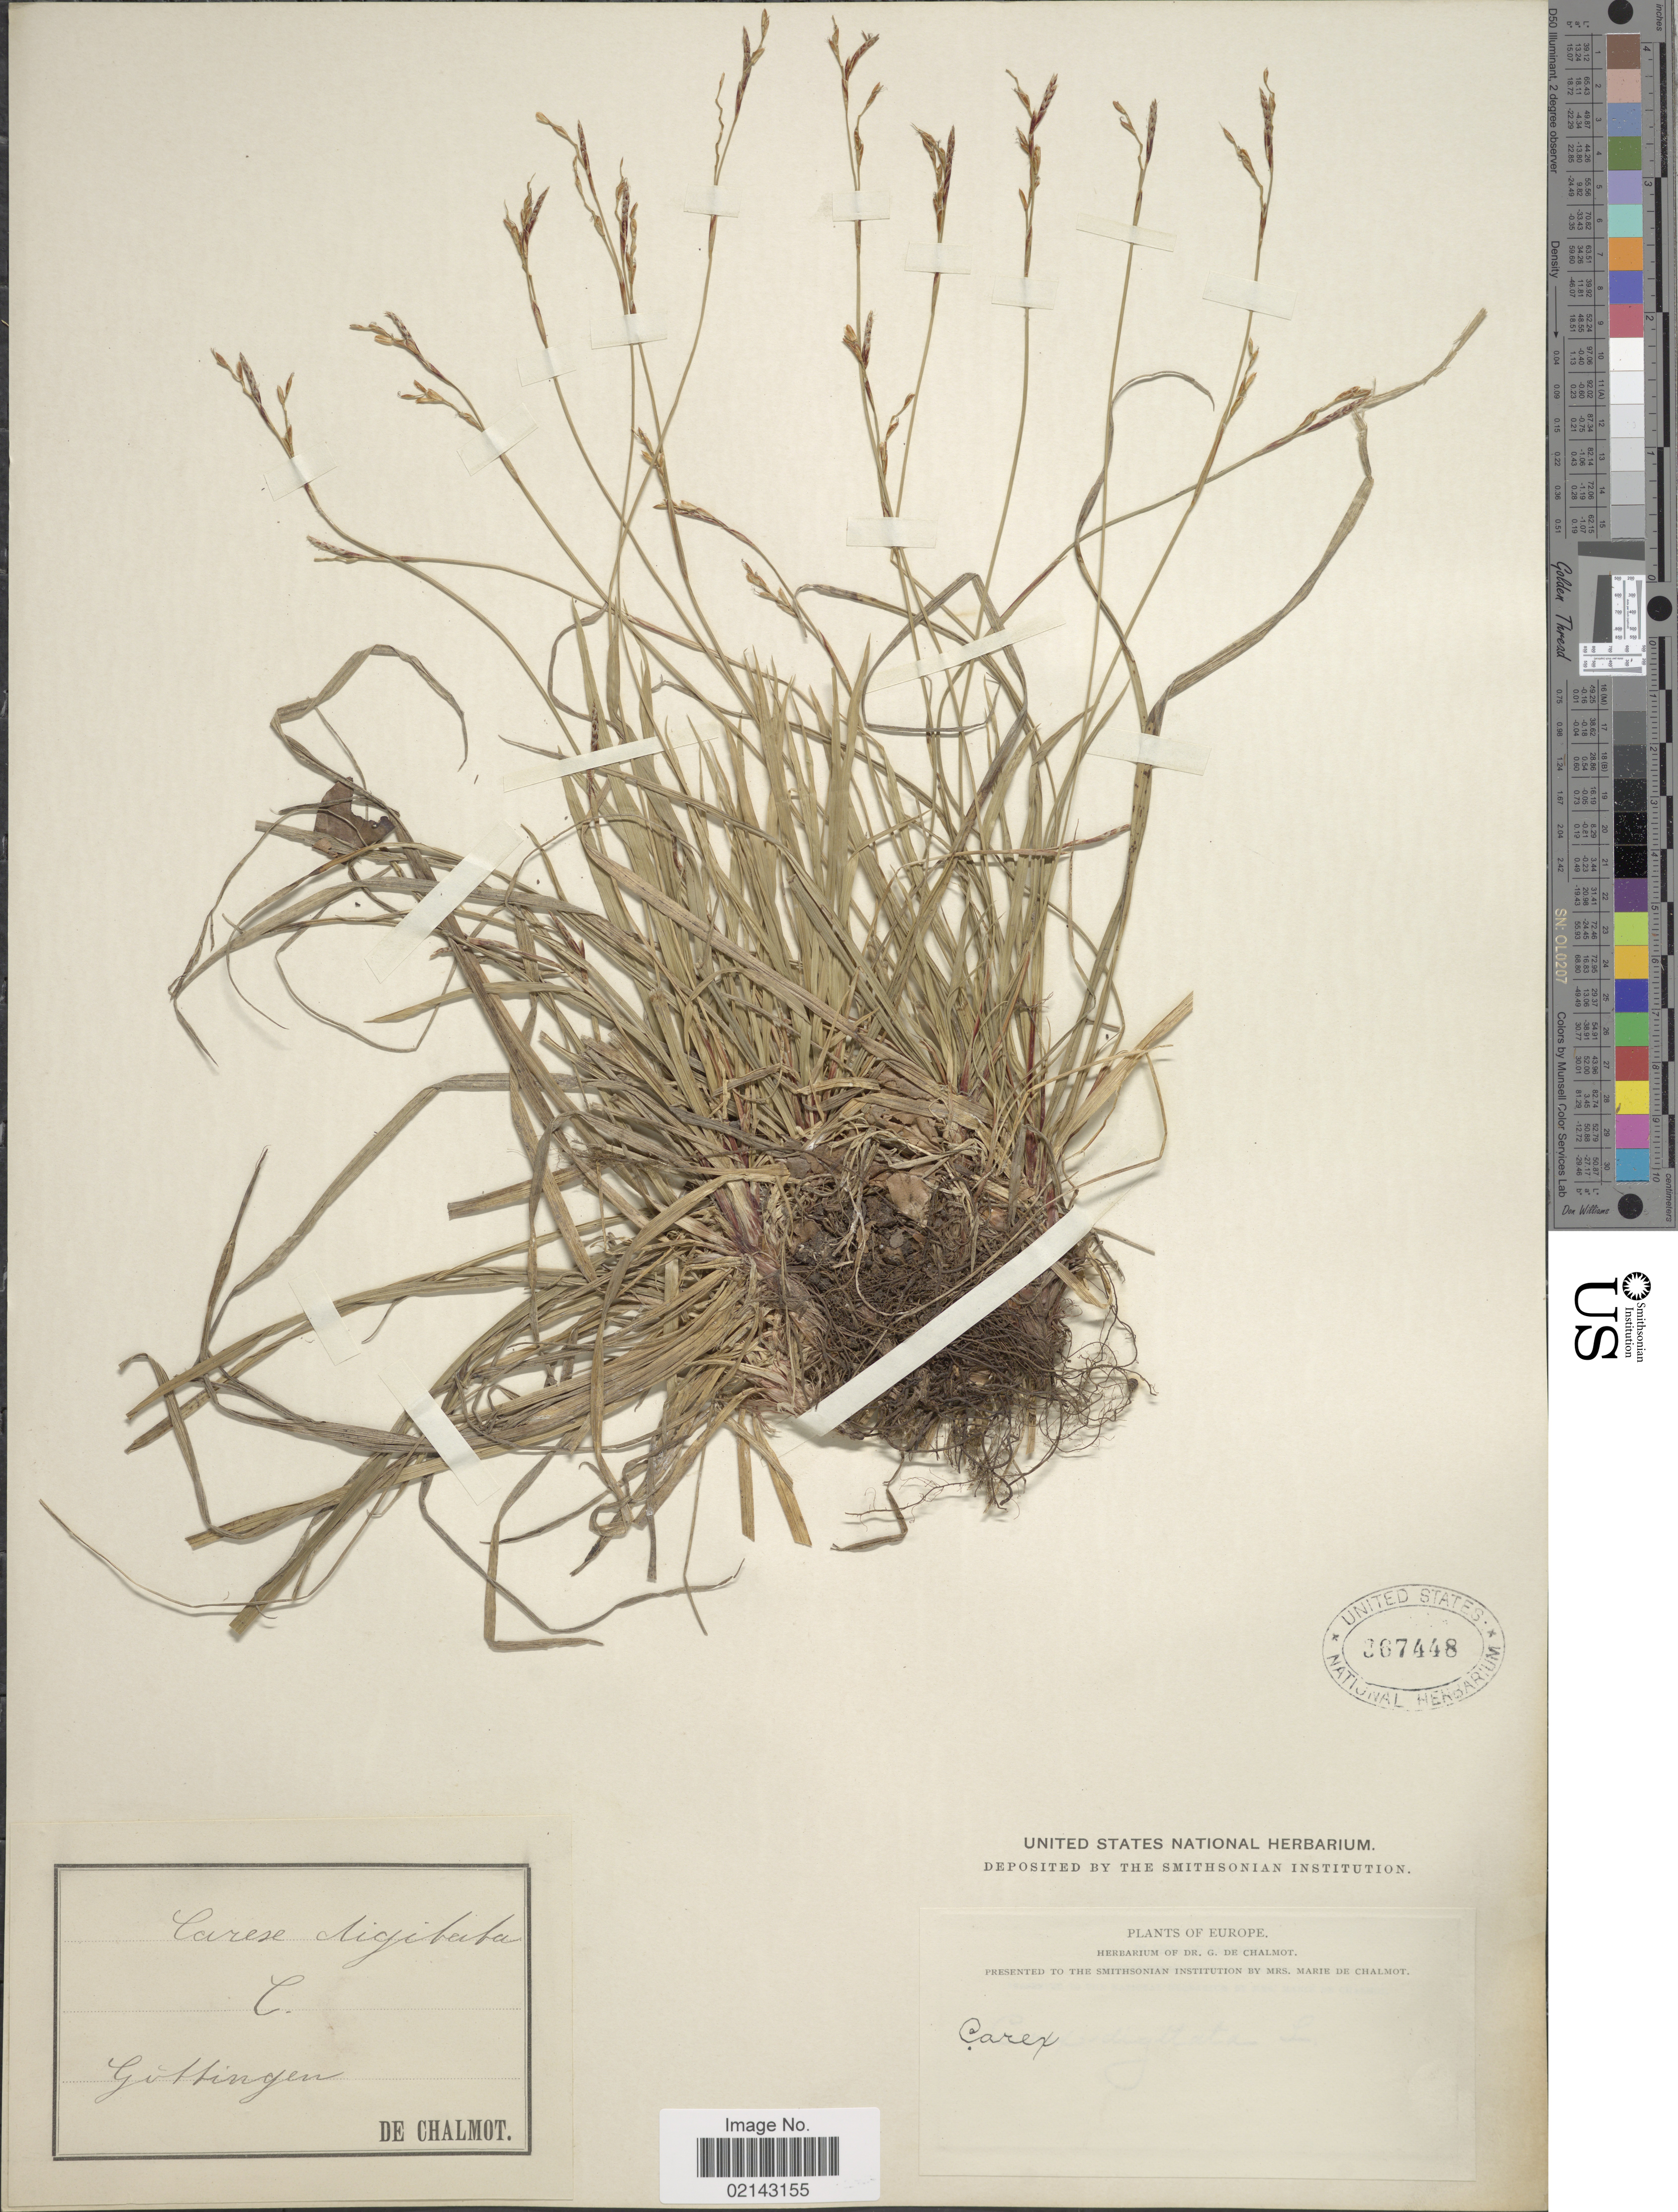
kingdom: Plantae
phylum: Tracheophyta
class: Liliopsida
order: Poales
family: Cyperaceae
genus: Carex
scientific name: Carex digitata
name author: L.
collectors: G. de Chalmot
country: Germany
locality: Gottingen. Europe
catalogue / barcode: US 367448